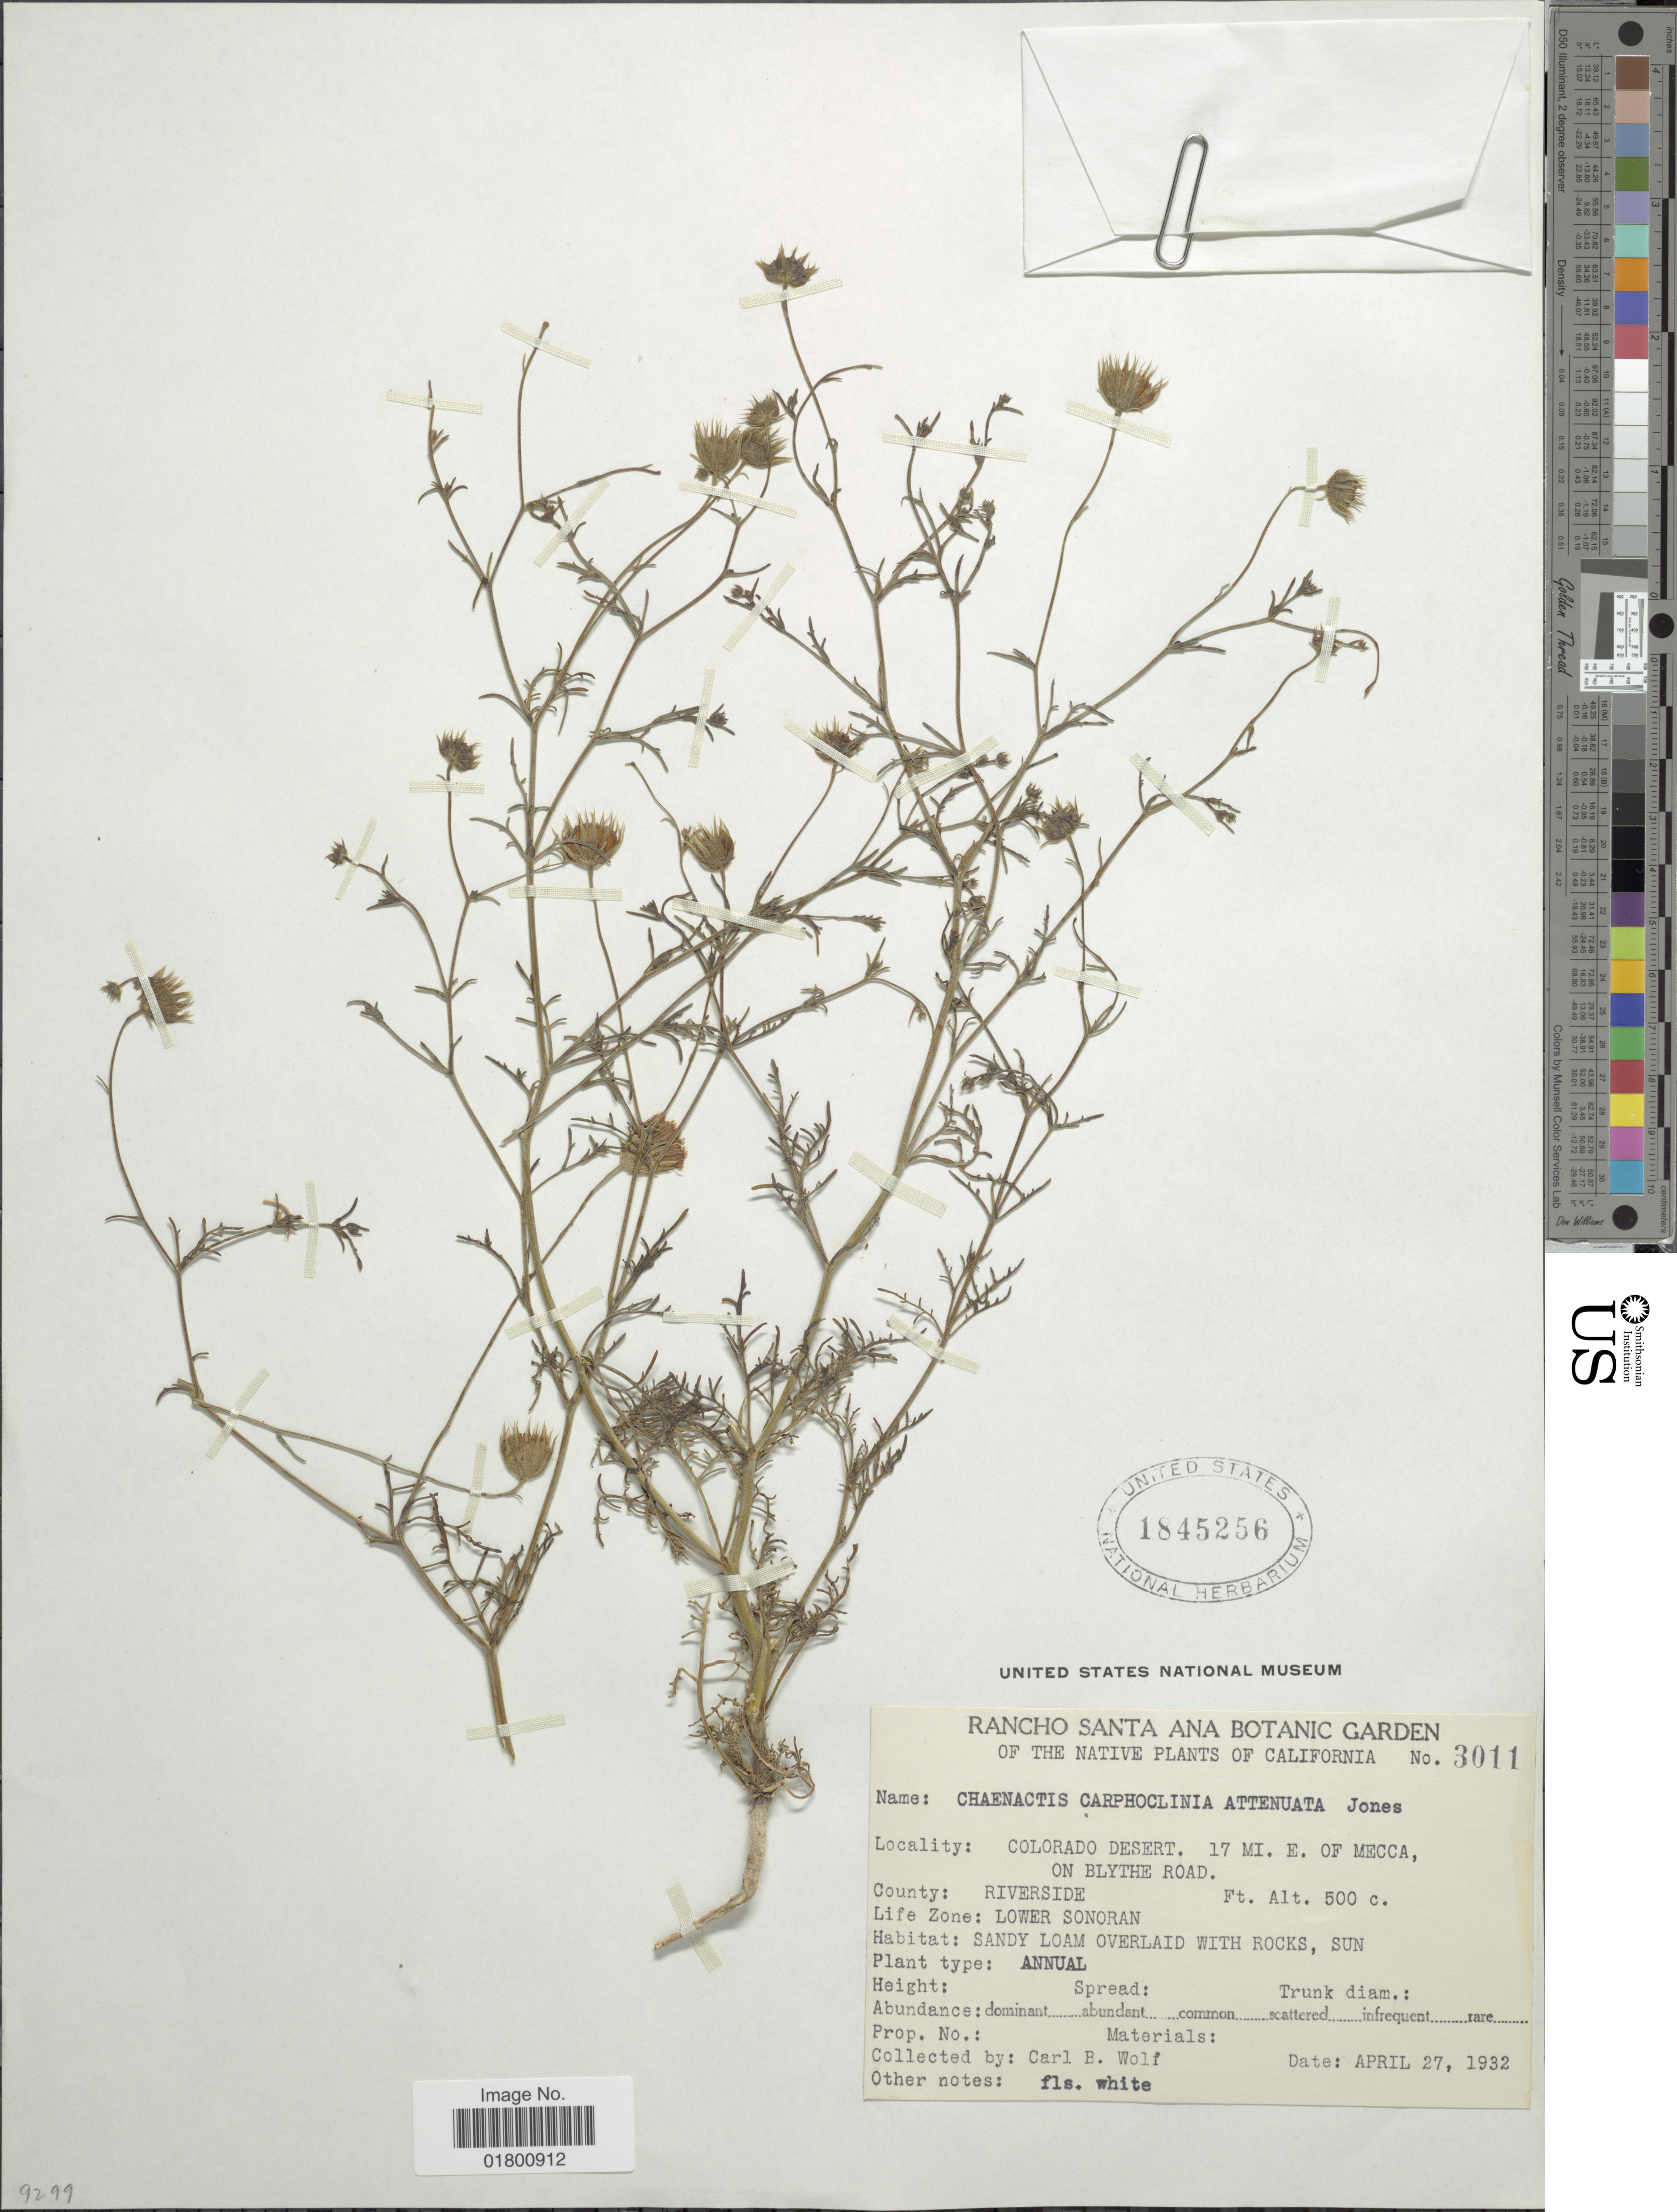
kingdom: Plantae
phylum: Tracheophyta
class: Magnoliopsida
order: Asterales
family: Asteraceae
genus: Chaenactis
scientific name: Chaenactis carphoclinia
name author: A. Gray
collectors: C. B. Wolf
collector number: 3011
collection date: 1932-04-27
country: United States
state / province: California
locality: Colorado Desert, 17 mi. E. of Mecca, on Blythe Road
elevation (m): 152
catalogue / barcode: US 1845256